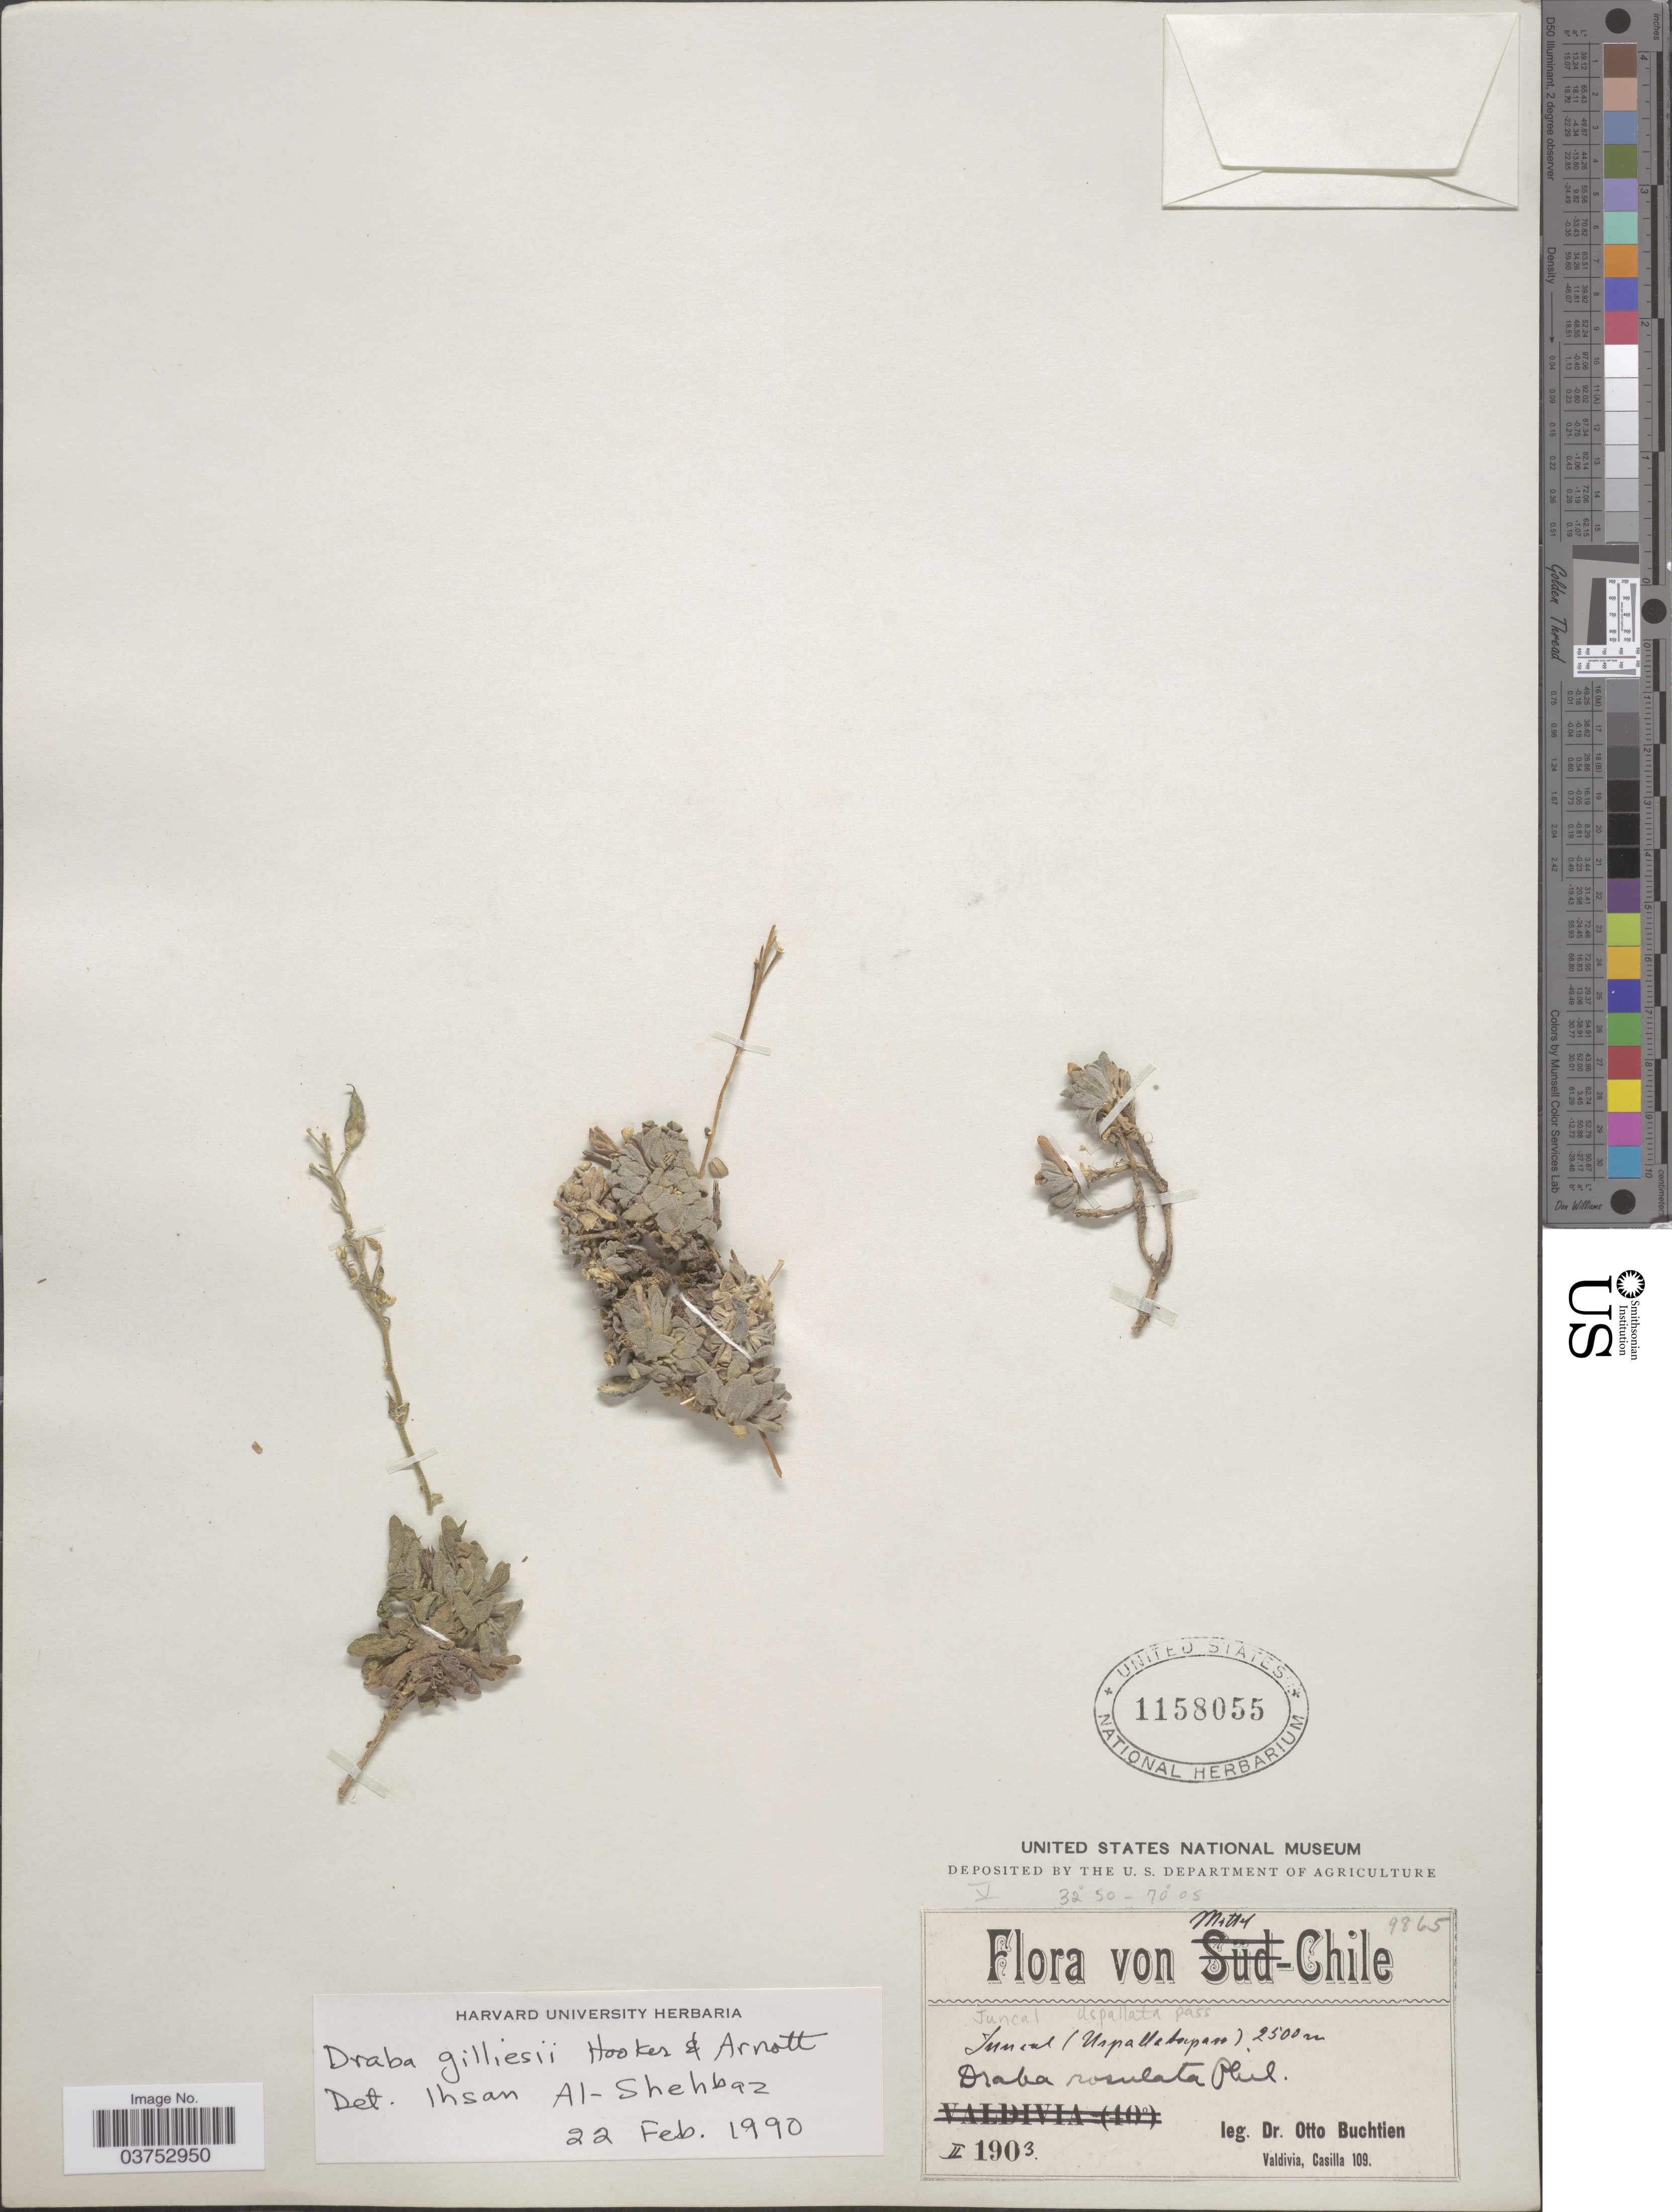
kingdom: Plantae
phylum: Tracheophyta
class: Magnoliopsida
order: Brassicales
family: Brassicaceae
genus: Draba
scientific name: Draba gilliesii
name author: Hook. & Arn.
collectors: O. Buchtien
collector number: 9865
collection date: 1903-02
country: Chile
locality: Mittel-Chile. Juncal (Uspallata pass).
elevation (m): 2500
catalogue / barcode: US 1158055